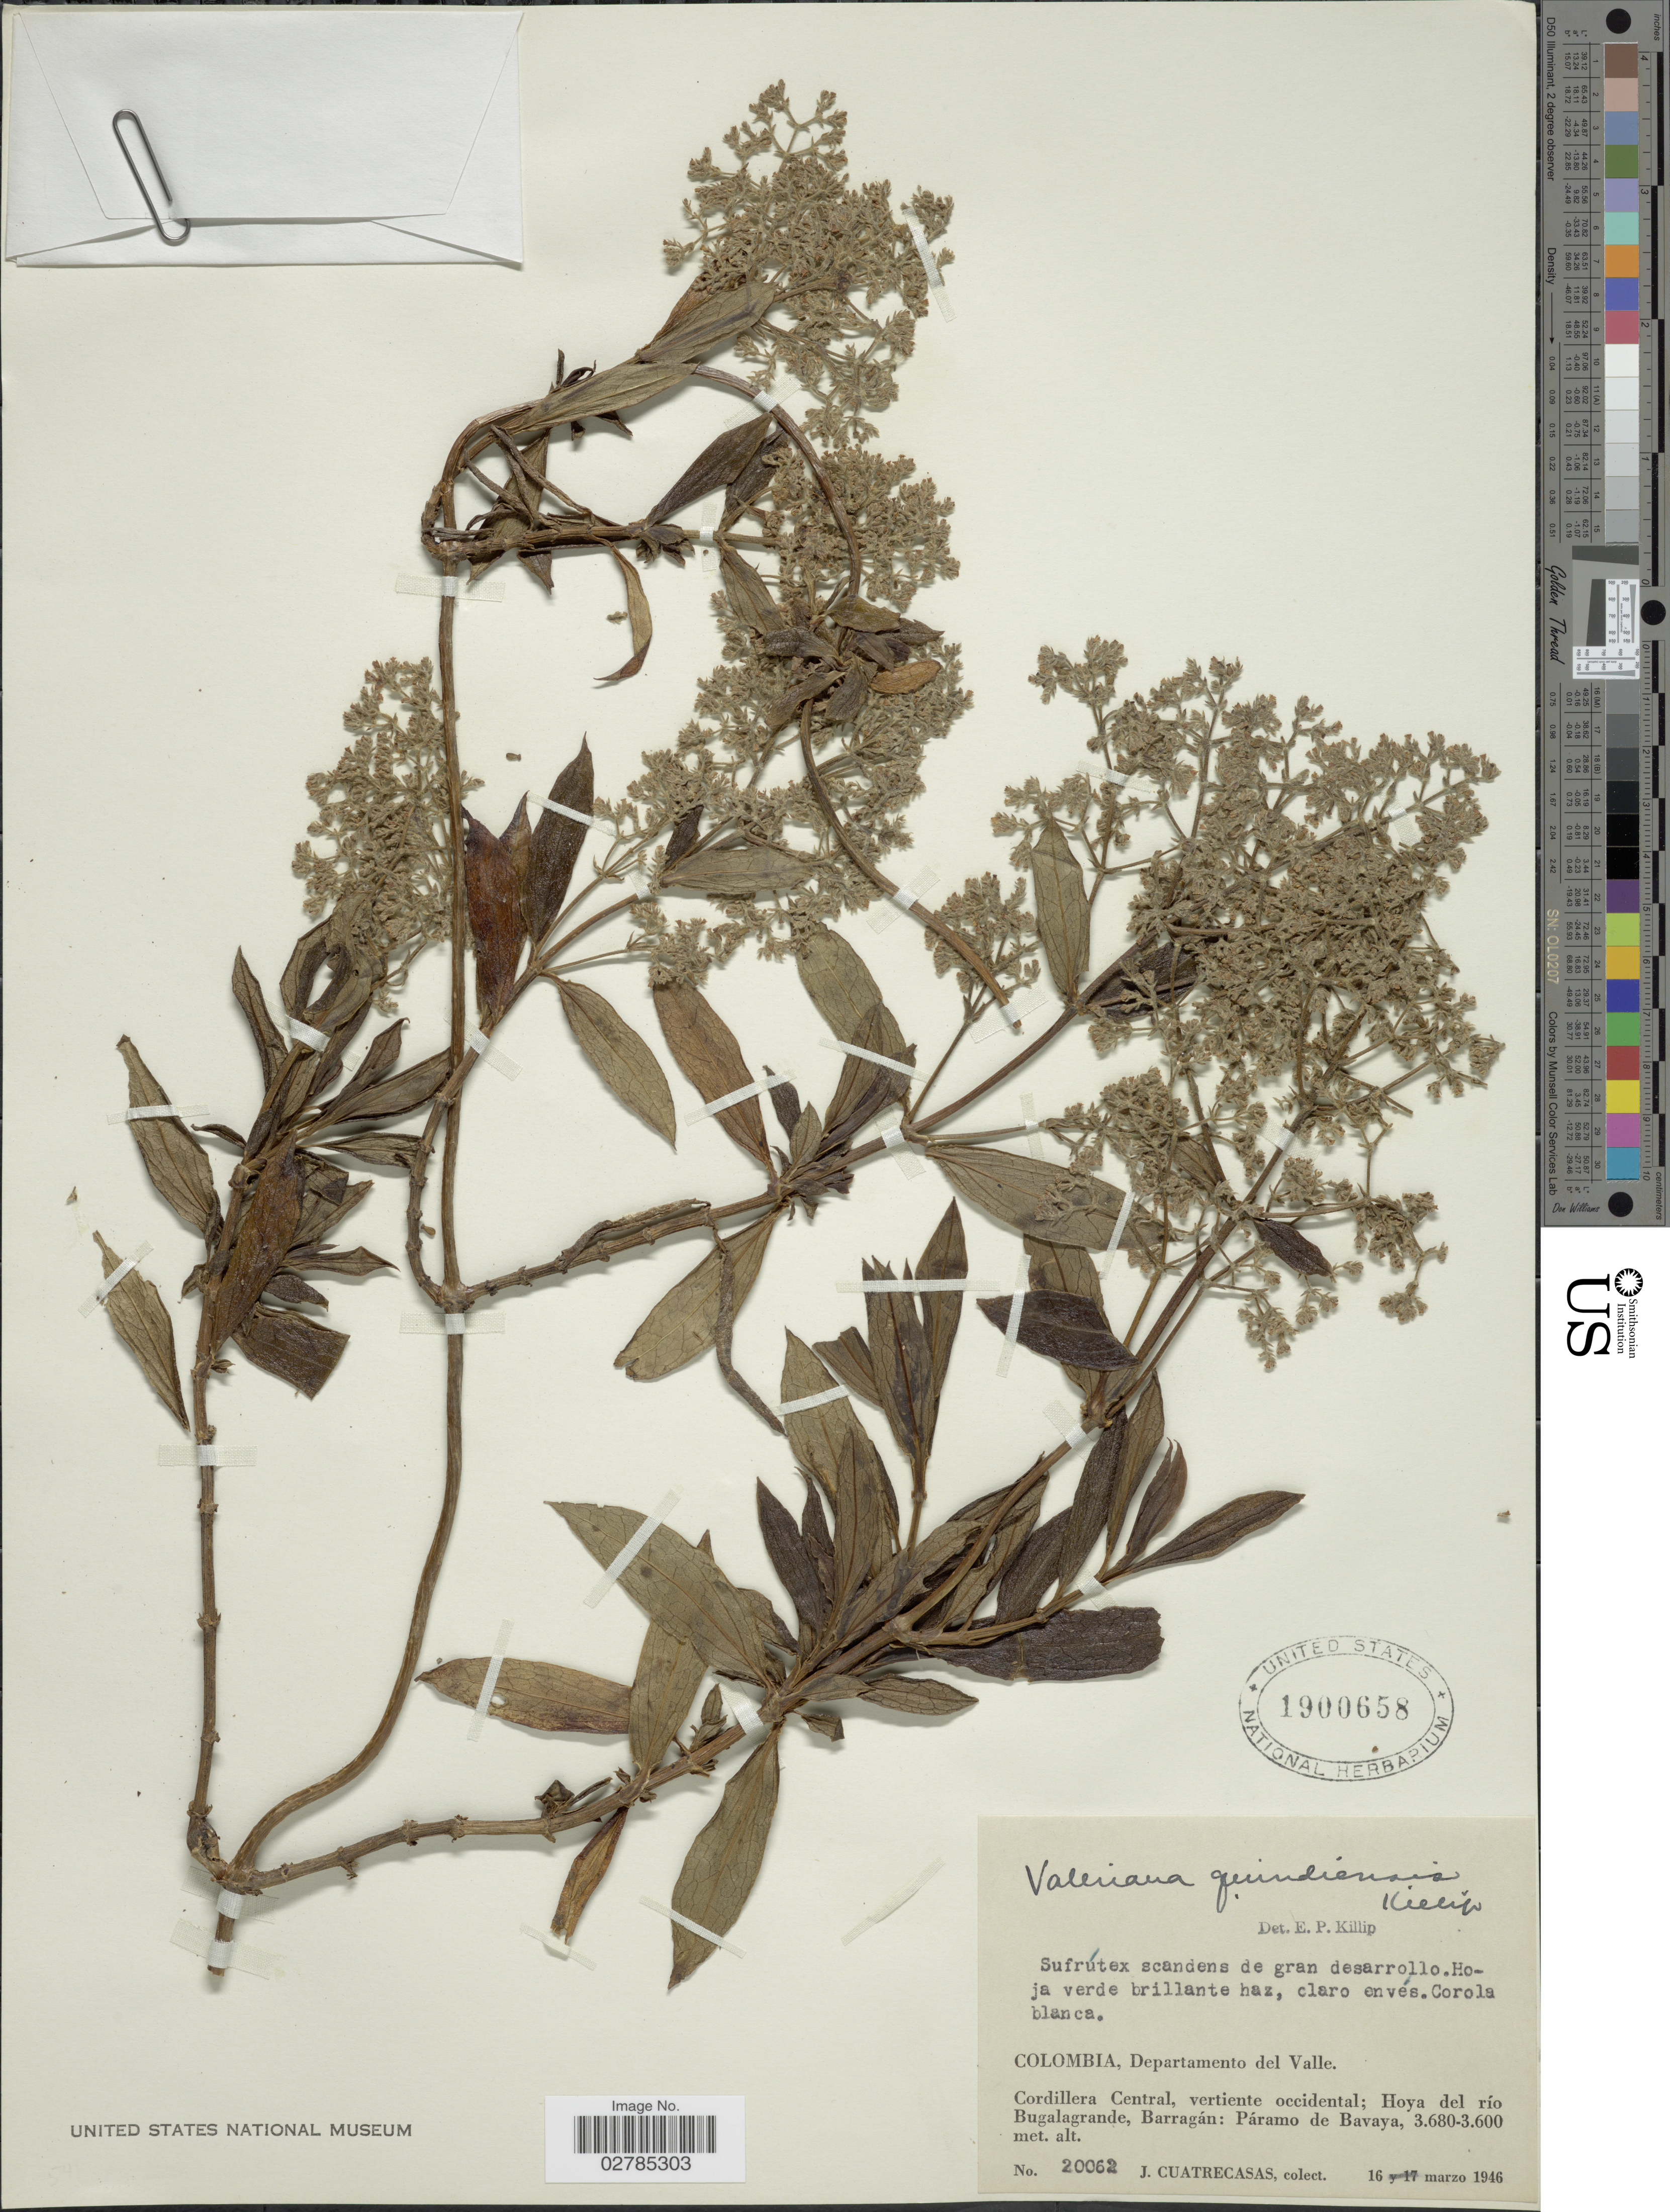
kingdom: Plantae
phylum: Tracheophyta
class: Magnoliopsida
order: Dipsacales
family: Caprifoliaceae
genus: Valeriana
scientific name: Valeriana quindiensis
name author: Killip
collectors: J. Cuatrecasas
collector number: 20062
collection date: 1946-03-16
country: Colombia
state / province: Valle del Cauca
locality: Departamento del Valle. Cordillera Central, vertiente occidental; Hoya del río Bugalagrande, Barragán: Páramo de Bavaya.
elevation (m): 3600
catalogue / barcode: US 1900658